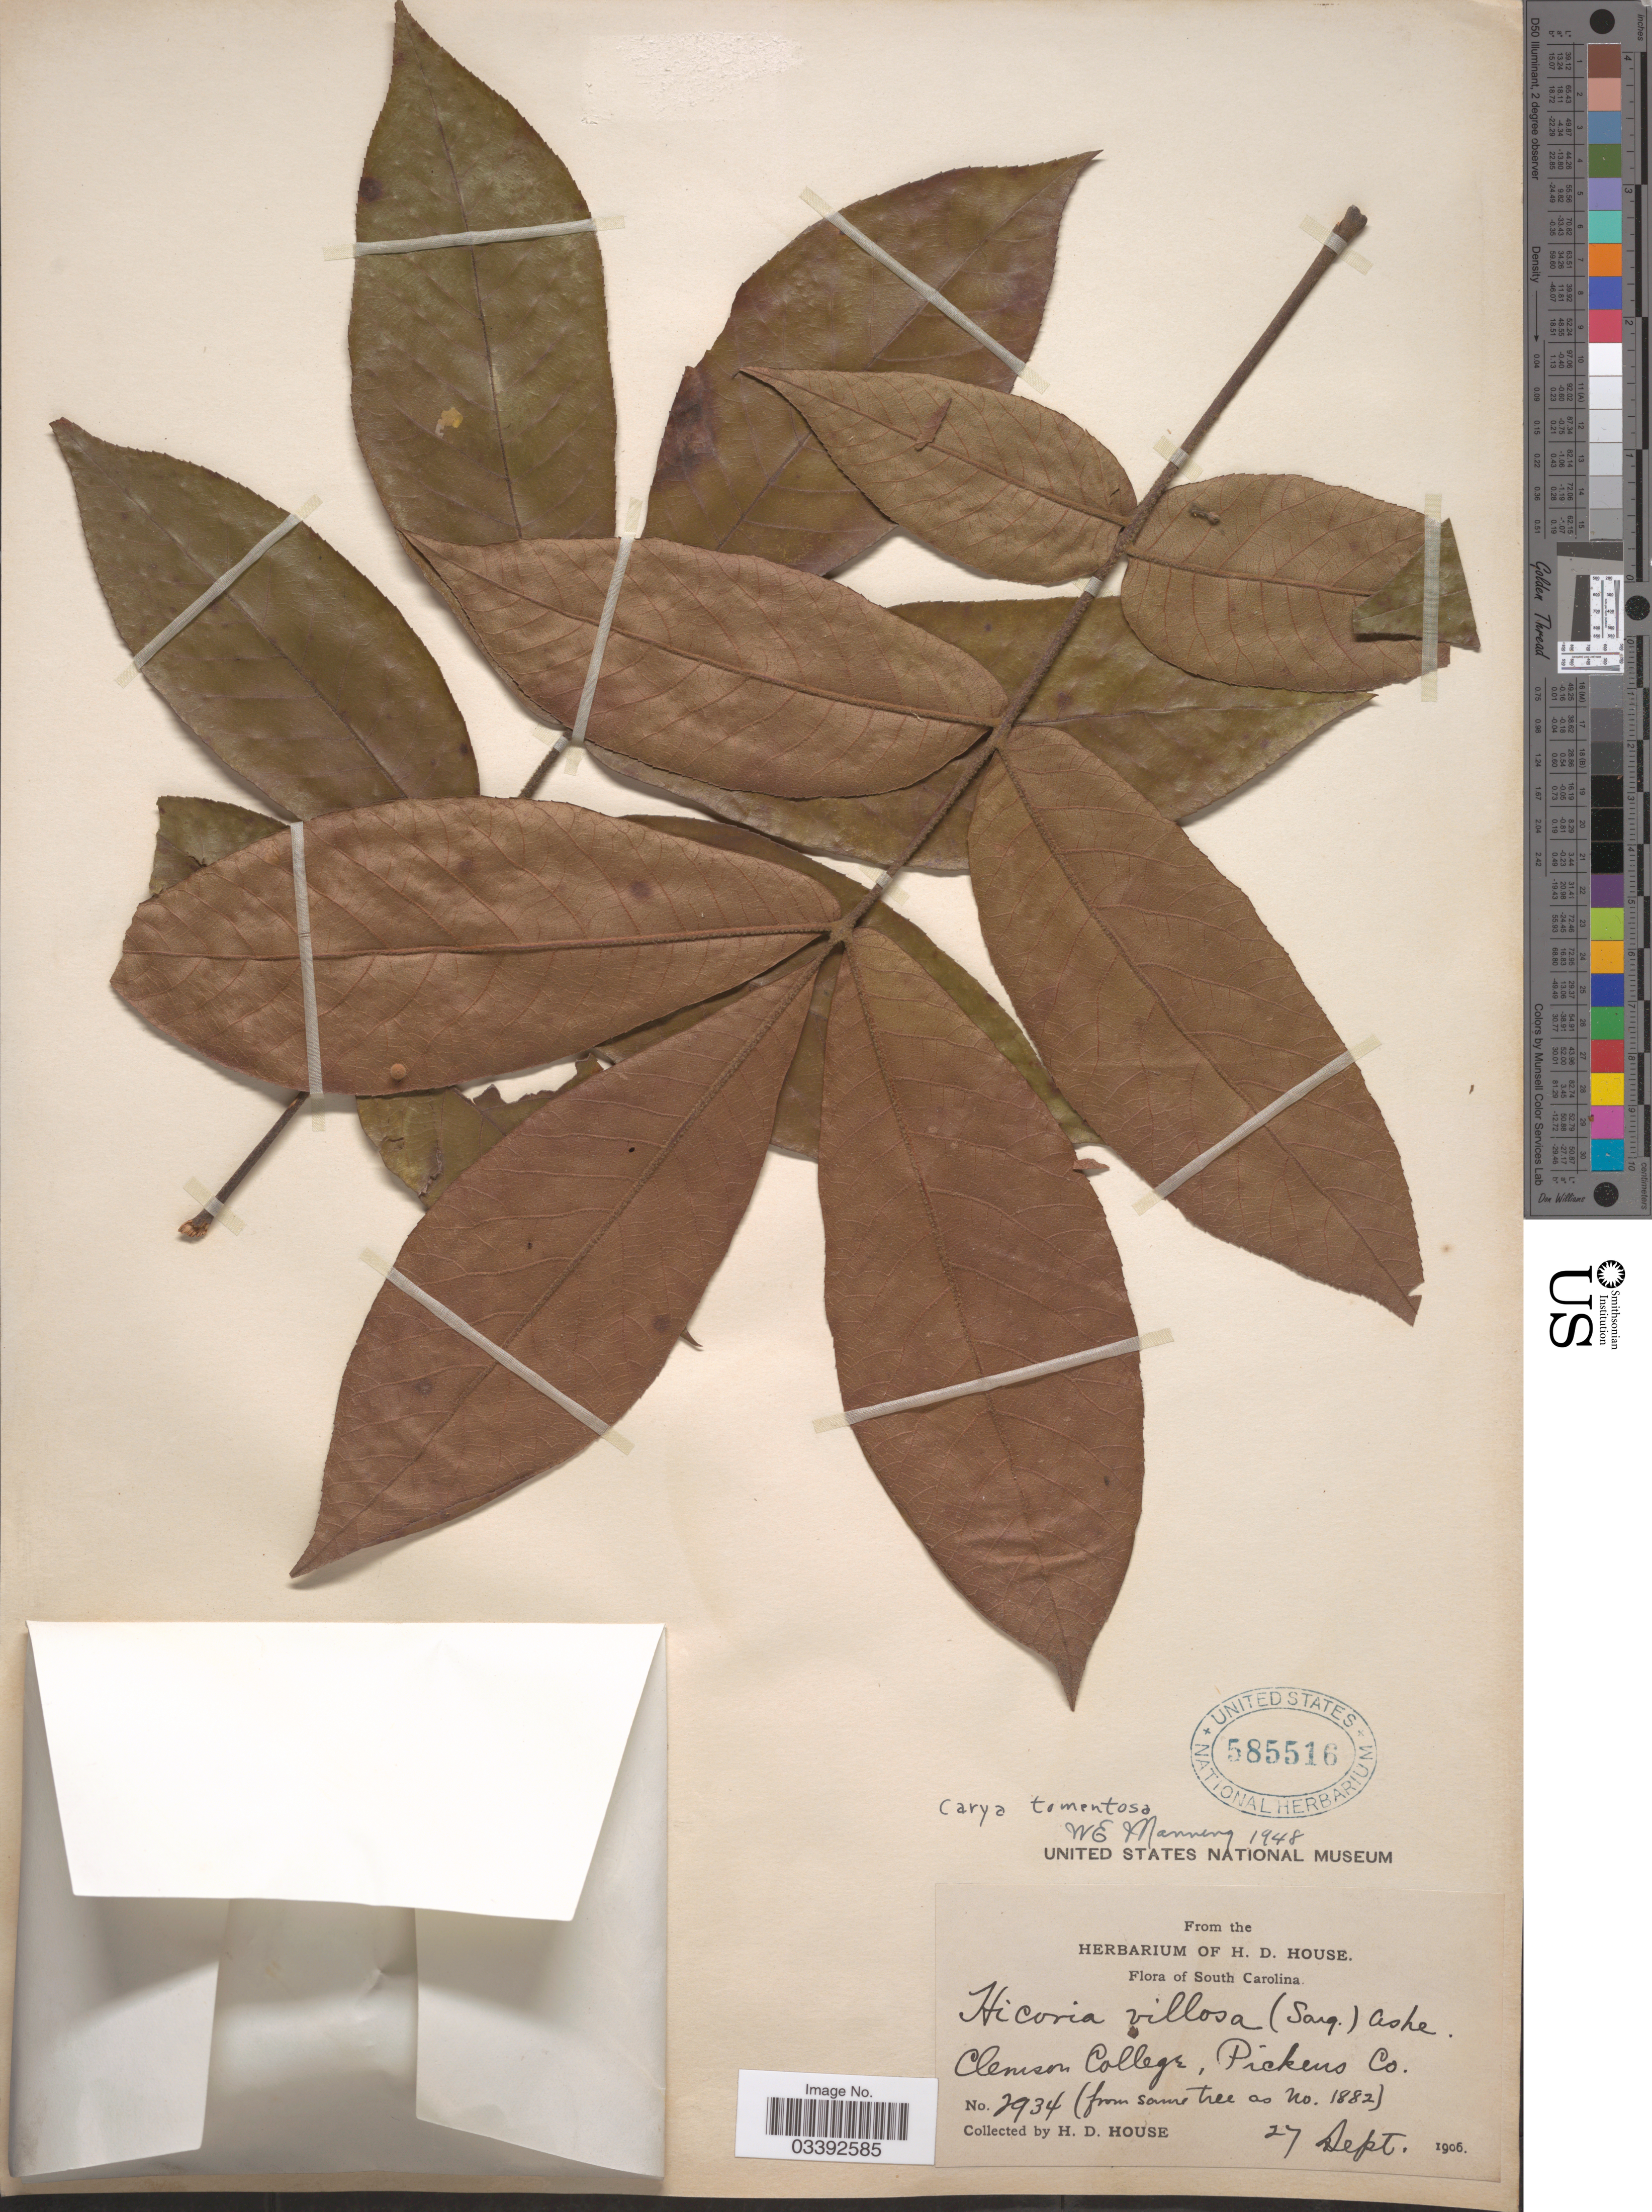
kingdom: Plantae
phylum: Tracheophyta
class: Magnoliopsida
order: Fagales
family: Juglandaceae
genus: Carya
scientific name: Carya tomentosa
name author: (Lam.) Nutt.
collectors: H. D. House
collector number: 2934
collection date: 1906-09-27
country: United States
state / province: South Carolina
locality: Clemson College, Pickens Co.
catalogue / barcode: US 585516